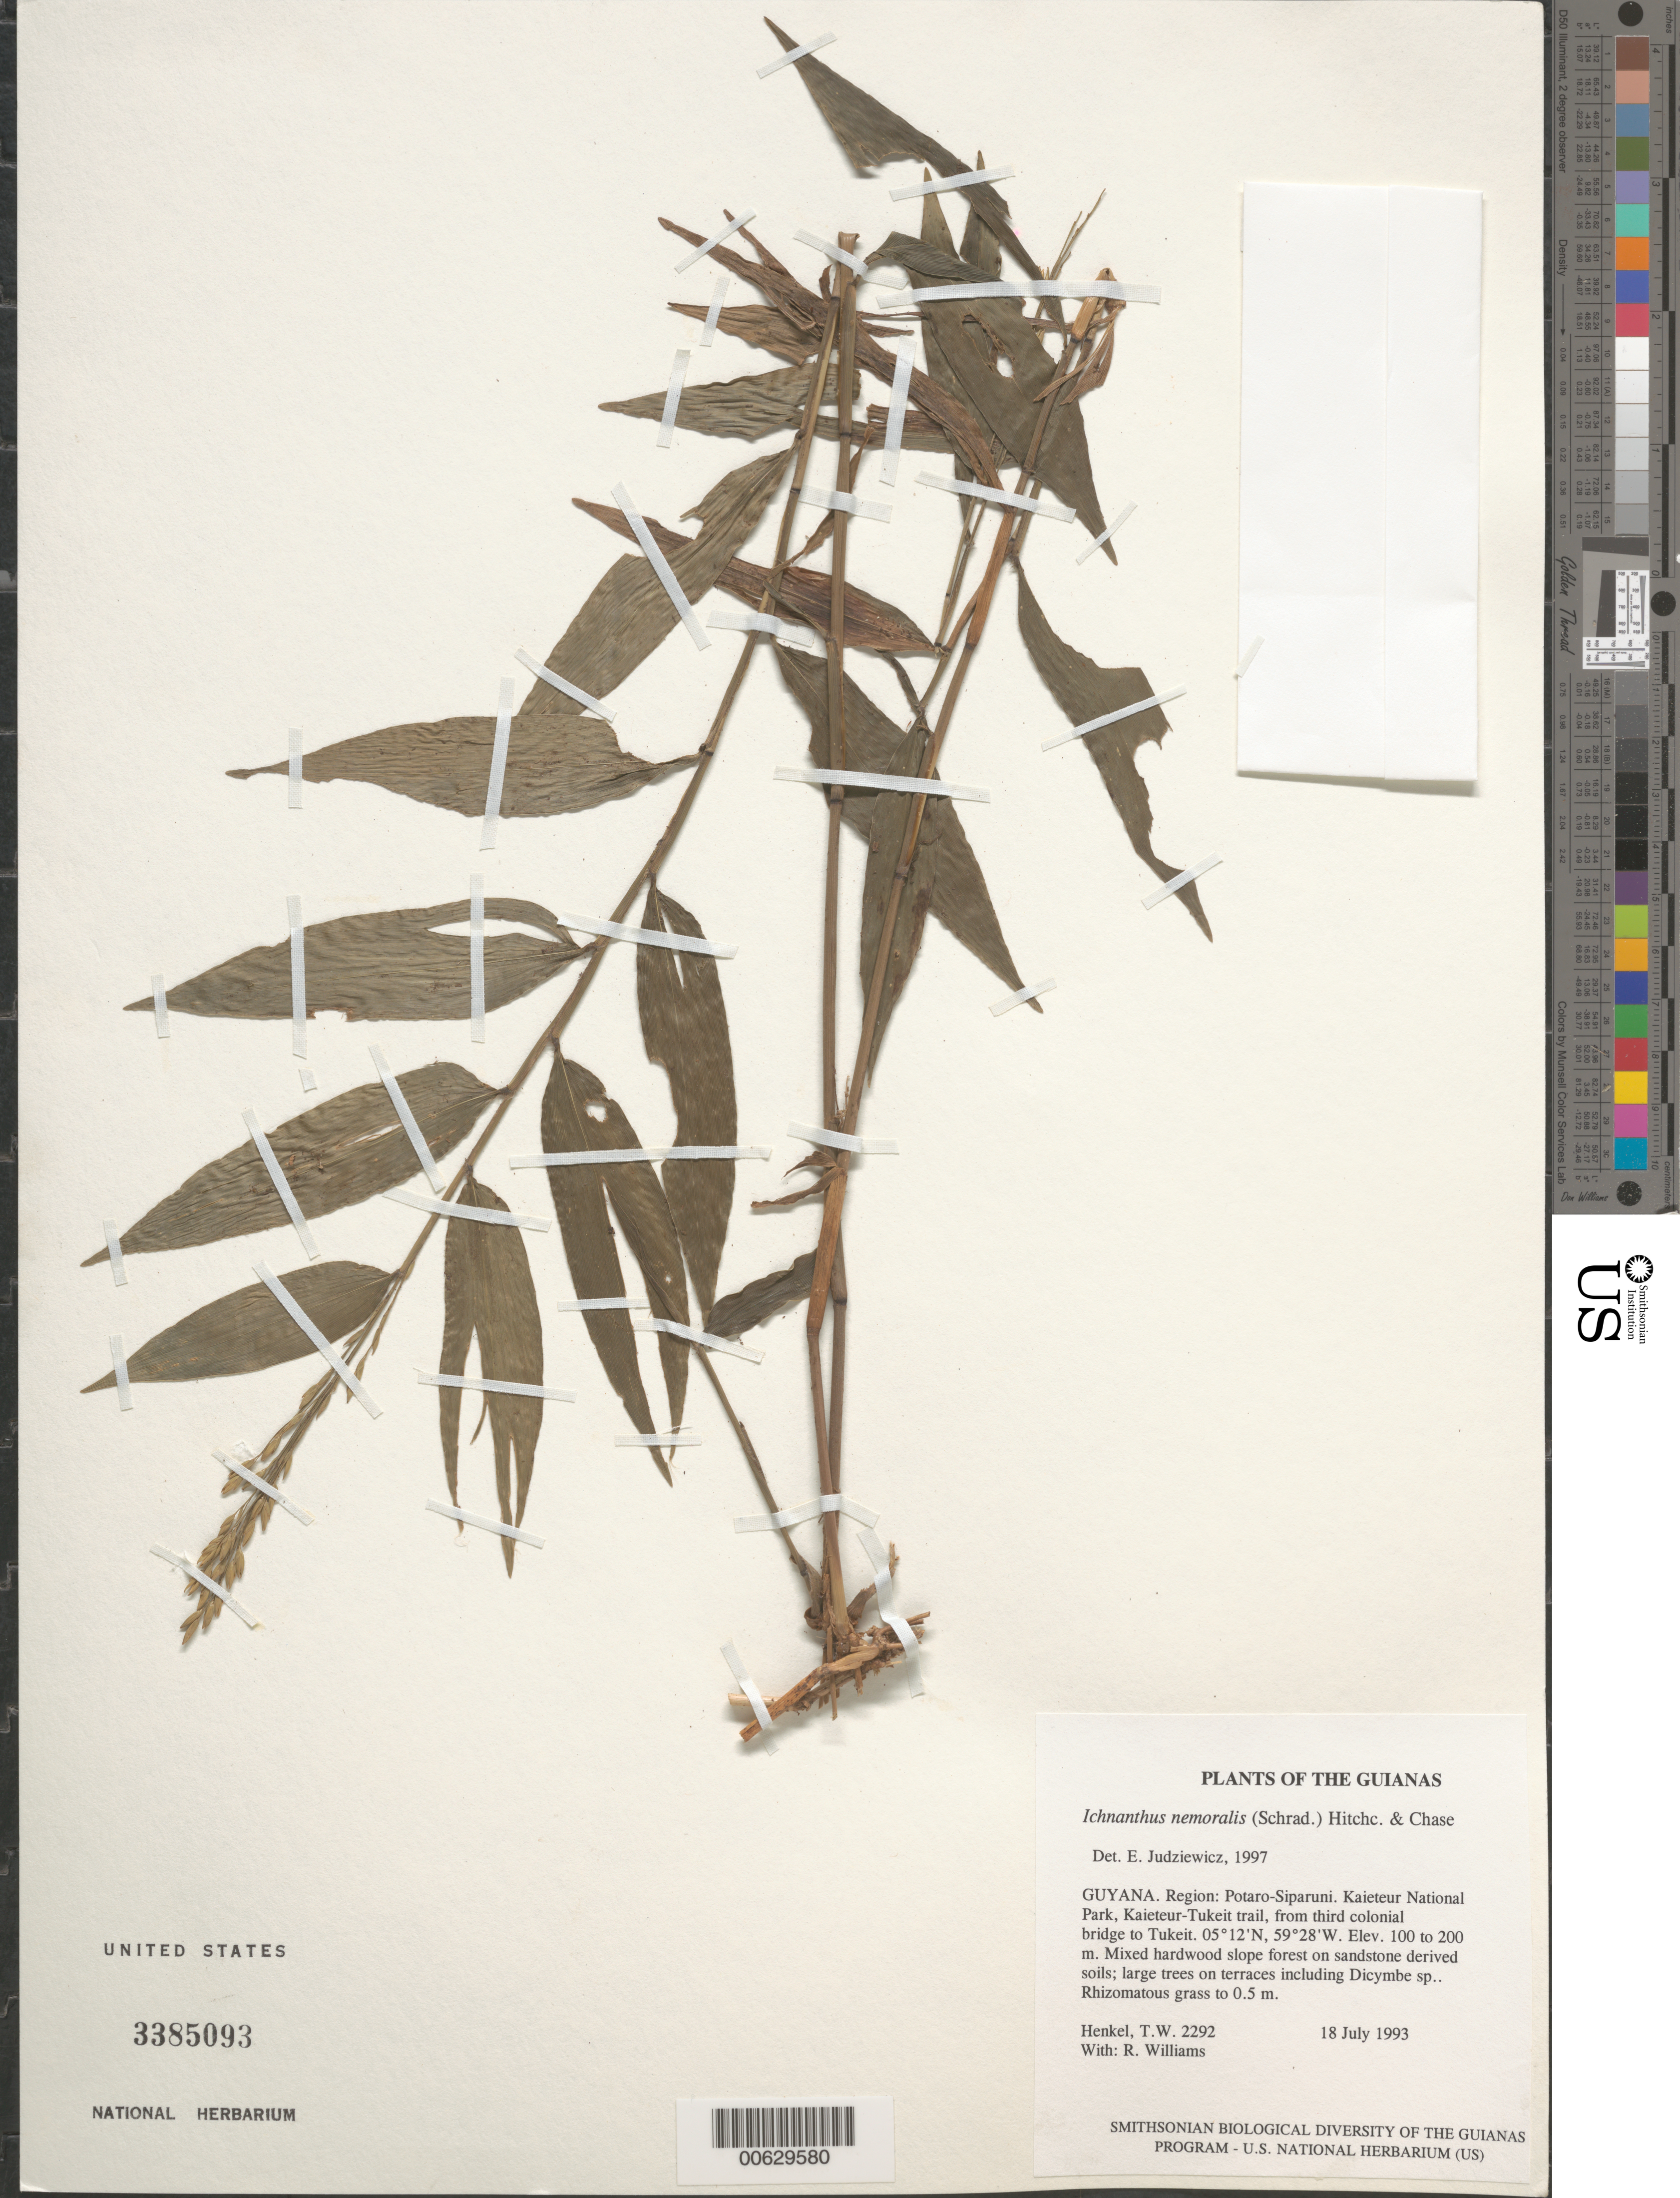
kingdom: Plantae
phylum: Tracheophyta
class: Liliopsida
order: Poales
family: Poaceae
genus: Ichnanthus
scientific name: Ichnanthus nemoralis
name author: (Schrad.) Hitchc. & Chase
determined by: Judziewicz, E. J.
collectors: T. Henkel & R. Williams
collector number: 2292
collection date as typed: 18 July 1993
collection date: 1993-07-18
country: Guyana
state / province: Potaro-Siparuni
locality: Kaieteur National Park, Kaieteur-Tukeit trail, from third colonial bridge to Tukeit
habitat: Mixed hardwood slope forest on sandstone derived soils; large trees on terraces including Dicymbe sp.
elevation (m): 100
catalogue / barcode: US 3385093